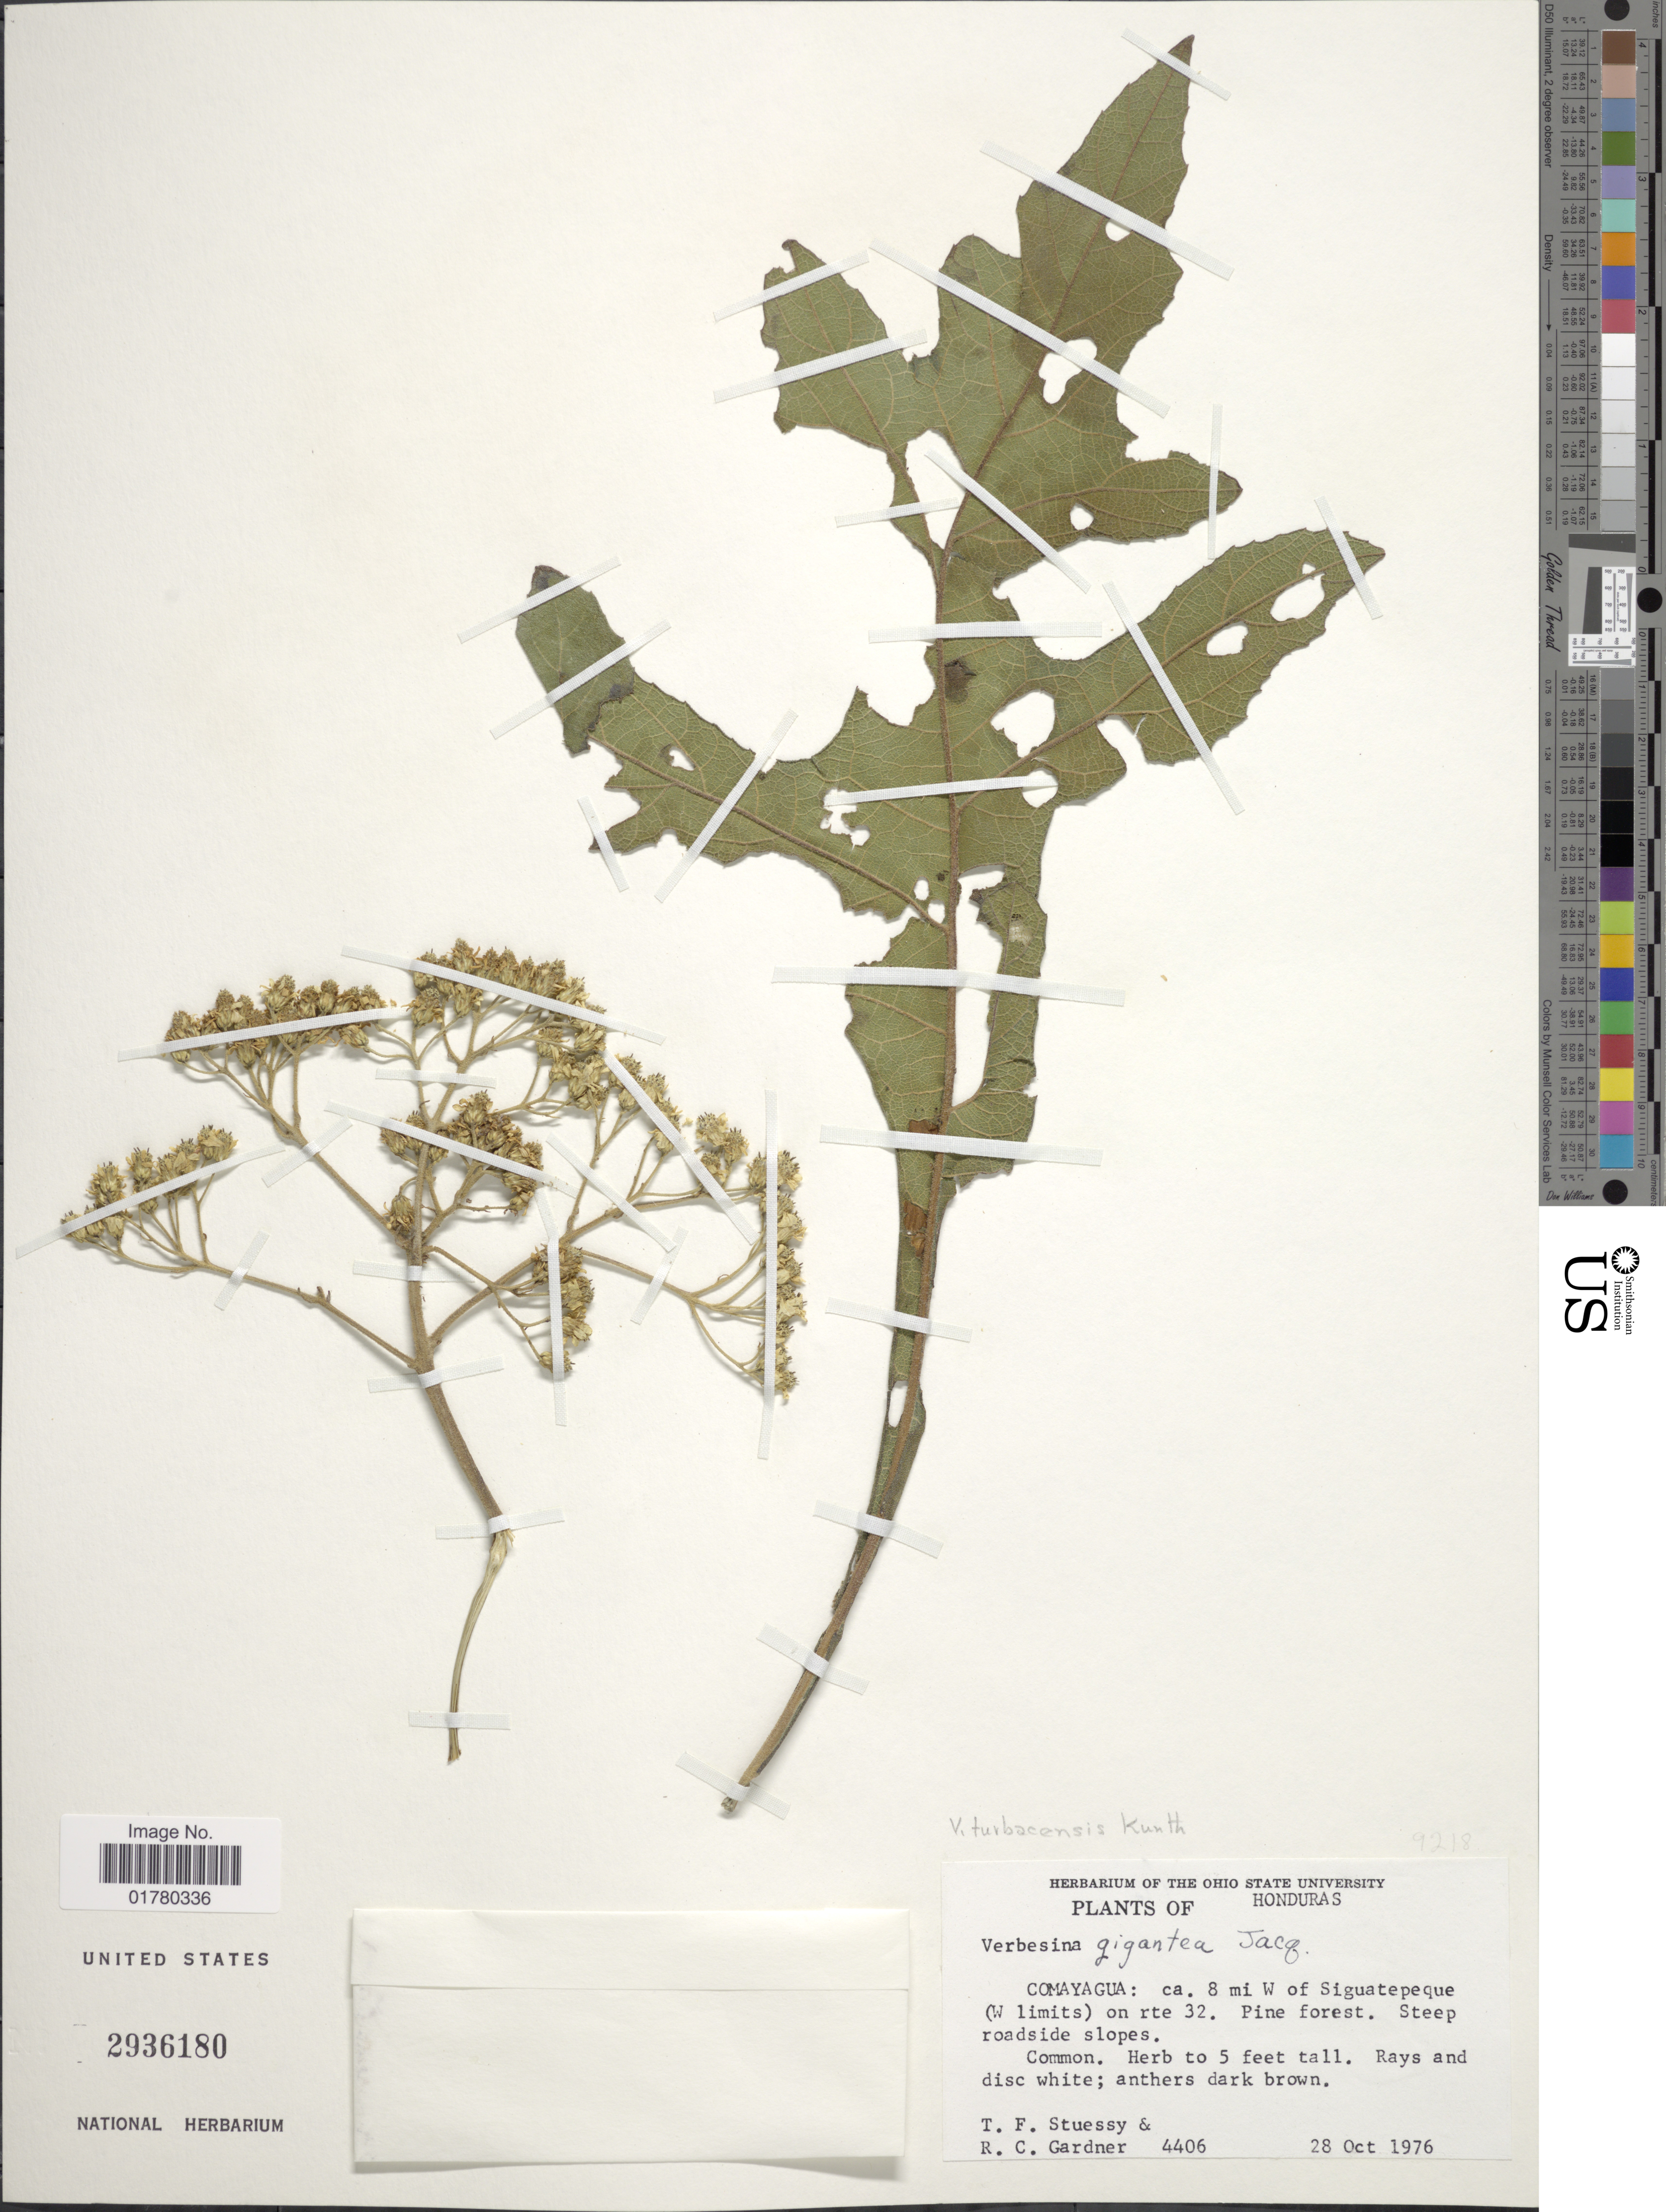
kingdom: Plantae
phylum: Tracheophyta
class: Magnoliopsida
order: Asterales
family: Asteraceae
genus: Verbesina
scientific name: Verbesina turbacensis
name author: Kunth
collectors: T. Steussy & R. C. Gardner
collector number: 4406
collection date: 1976-10-28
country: Honduras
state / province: Comayagua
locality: Ca. 8 mi W of Siguatepeque (W limits) on rte 32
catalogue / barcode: US 2936180